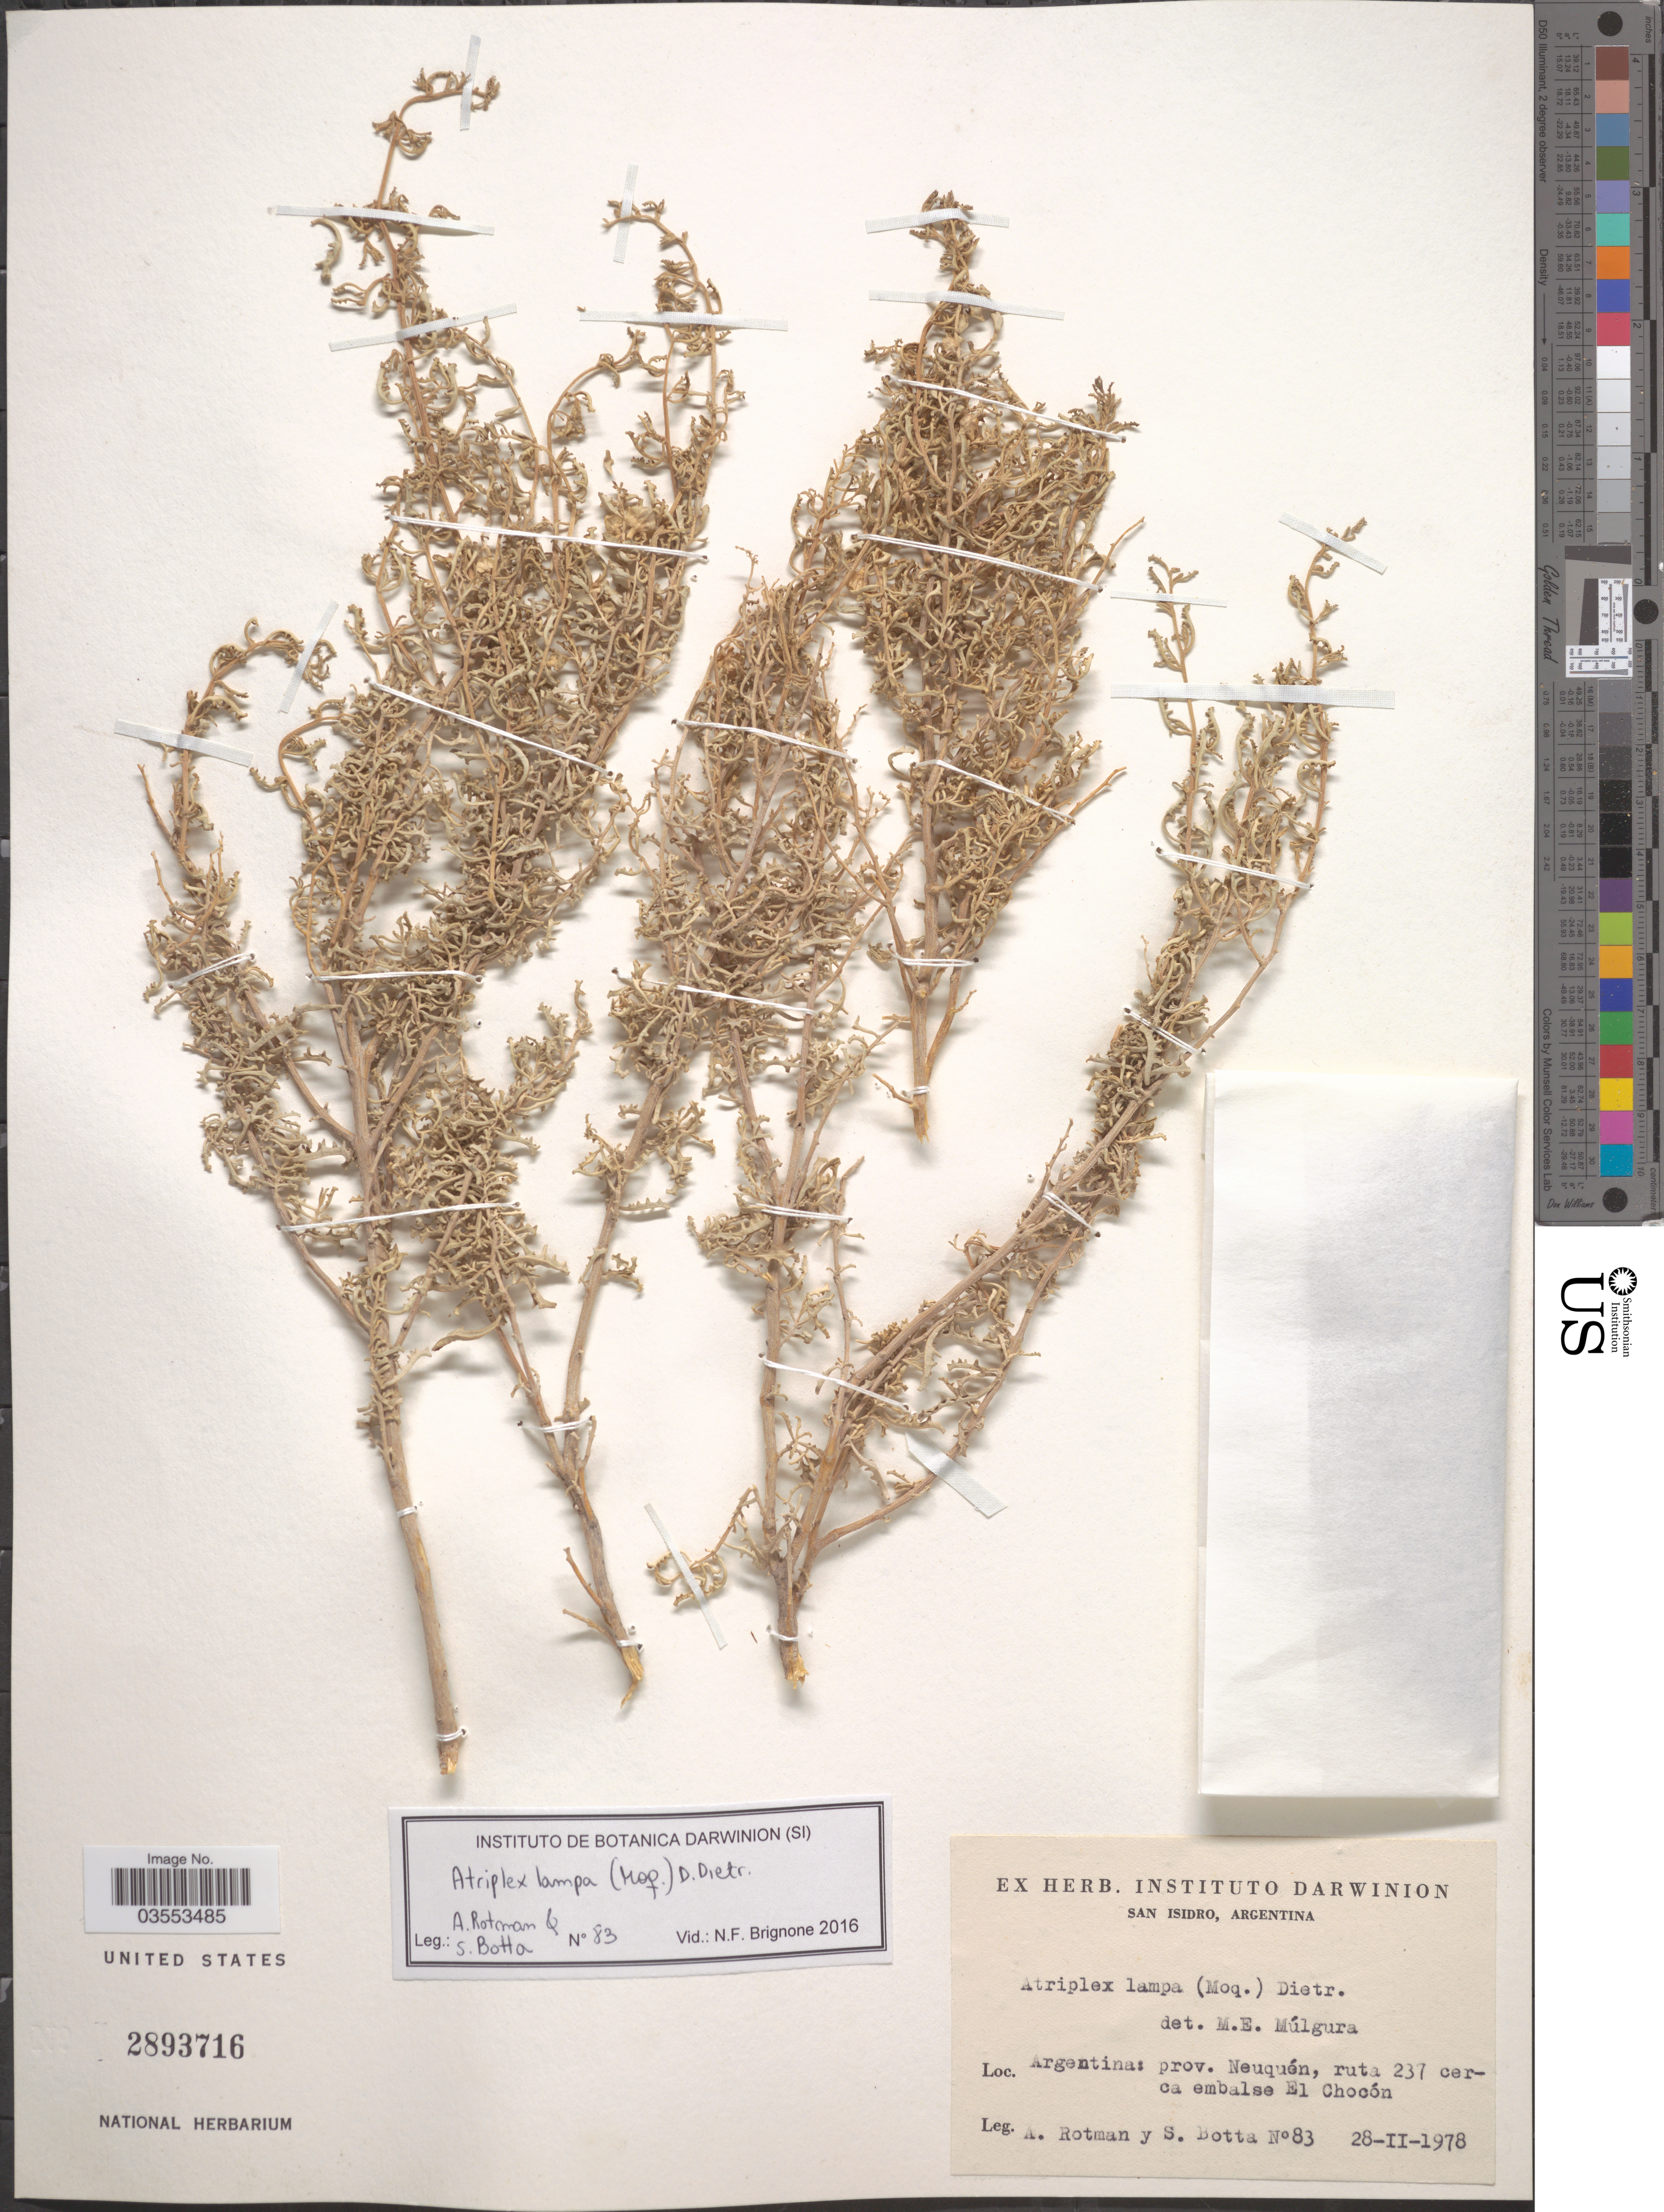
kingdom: Plantae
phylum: Tracheophyta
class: Magnoliopsida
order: Caryophyllales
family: Amaranthaceae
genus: Atriplex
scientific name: Atriplex lampa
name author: (Moq.) Gillies ex D. Dietr.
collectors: A. D. Rotman & S. Botta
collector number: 83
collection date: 1978-02-28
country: Argentina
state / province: Neuquen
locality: Ruta 237 cerca embalse El Chocón.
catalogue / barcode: US 2893716